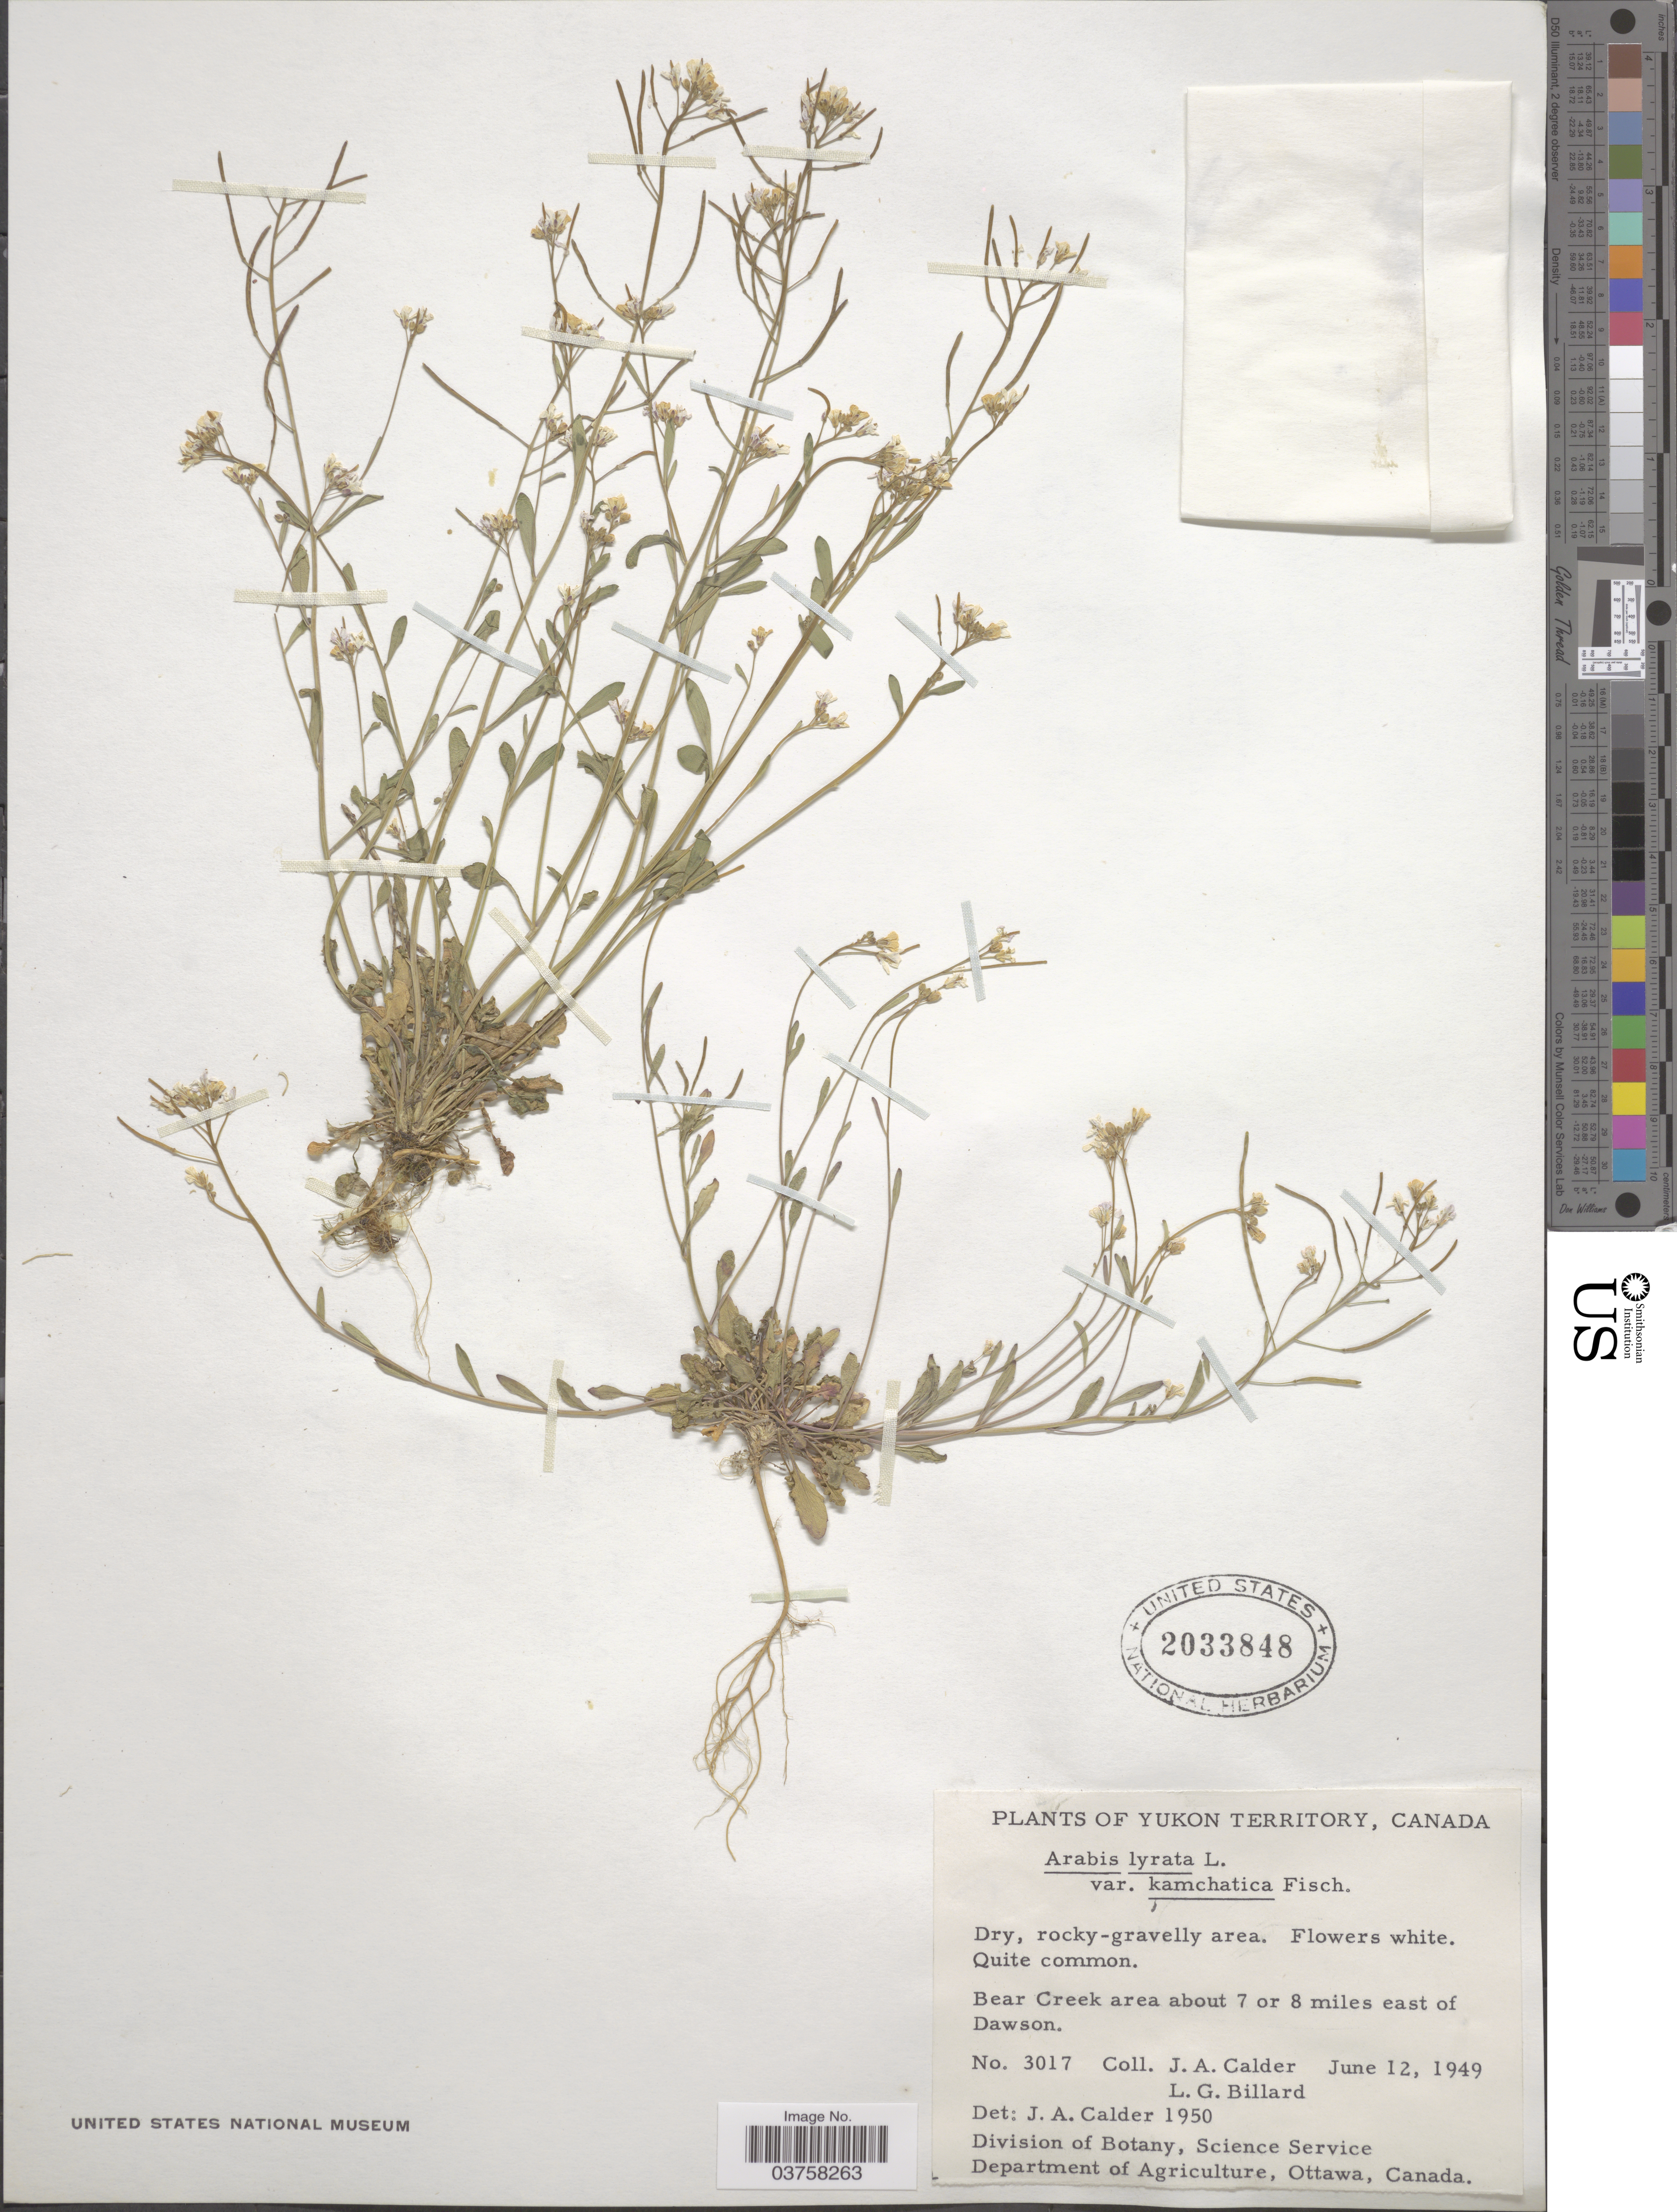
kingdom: Plantae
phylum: Tracheophyta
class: Magnoliopsida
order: Brassicales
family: Brassicaceae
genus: Arabidopsis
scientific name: Arabidopsis lyrata subsp. kamchatica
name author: (Fisch. ex DC.) O'Kane & Al-Shehbaz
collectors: J. A. Calder & L. Billard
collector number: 3017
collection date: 1949-06-12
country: Canada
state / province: Yukon Territory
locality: Bear Creek area about 7 or 8 miles east of Dawson.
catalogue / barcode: US 2033848